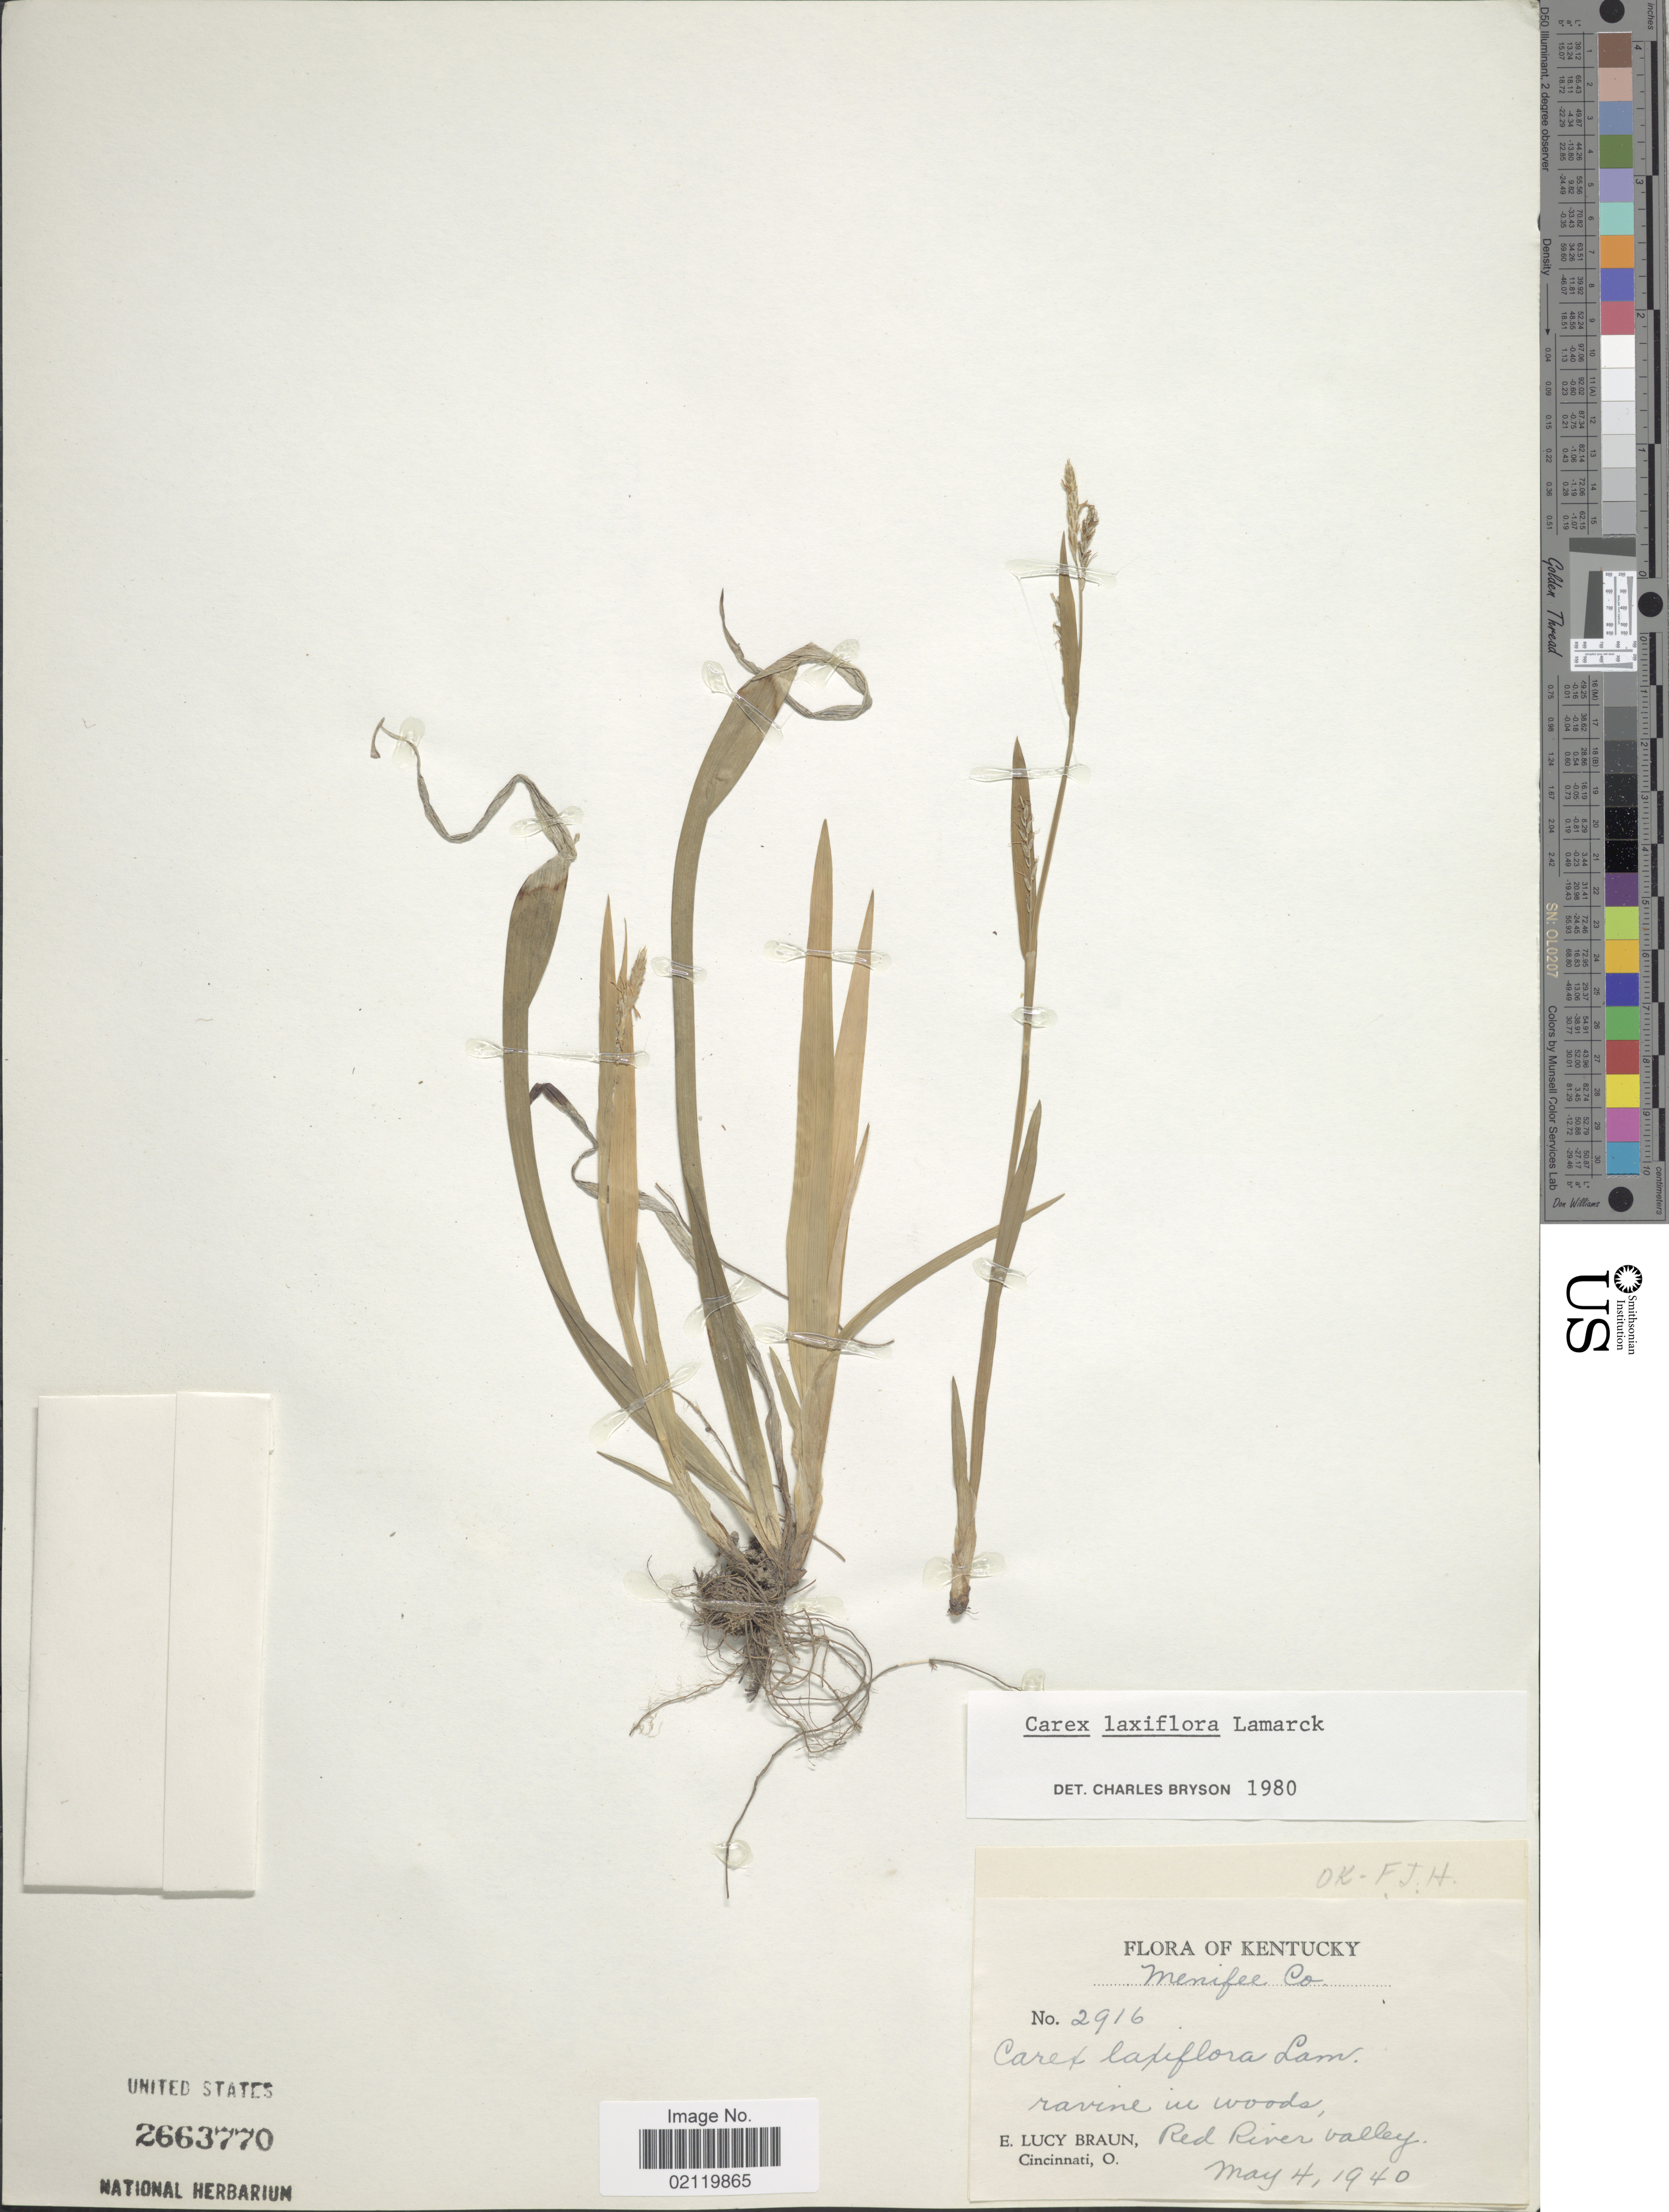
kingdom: Plantae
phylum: Tracheophyta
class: Liliopsida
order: Poales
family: Cyperaceae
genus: Carex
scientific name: Carex laxiflora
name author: Lam.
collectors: E. L. Braun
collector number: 2916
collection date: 1940-05-04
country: United States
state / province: Kentucky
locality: Menifee Co. Ravine in woods, Red River valley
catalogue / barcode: US 2663770